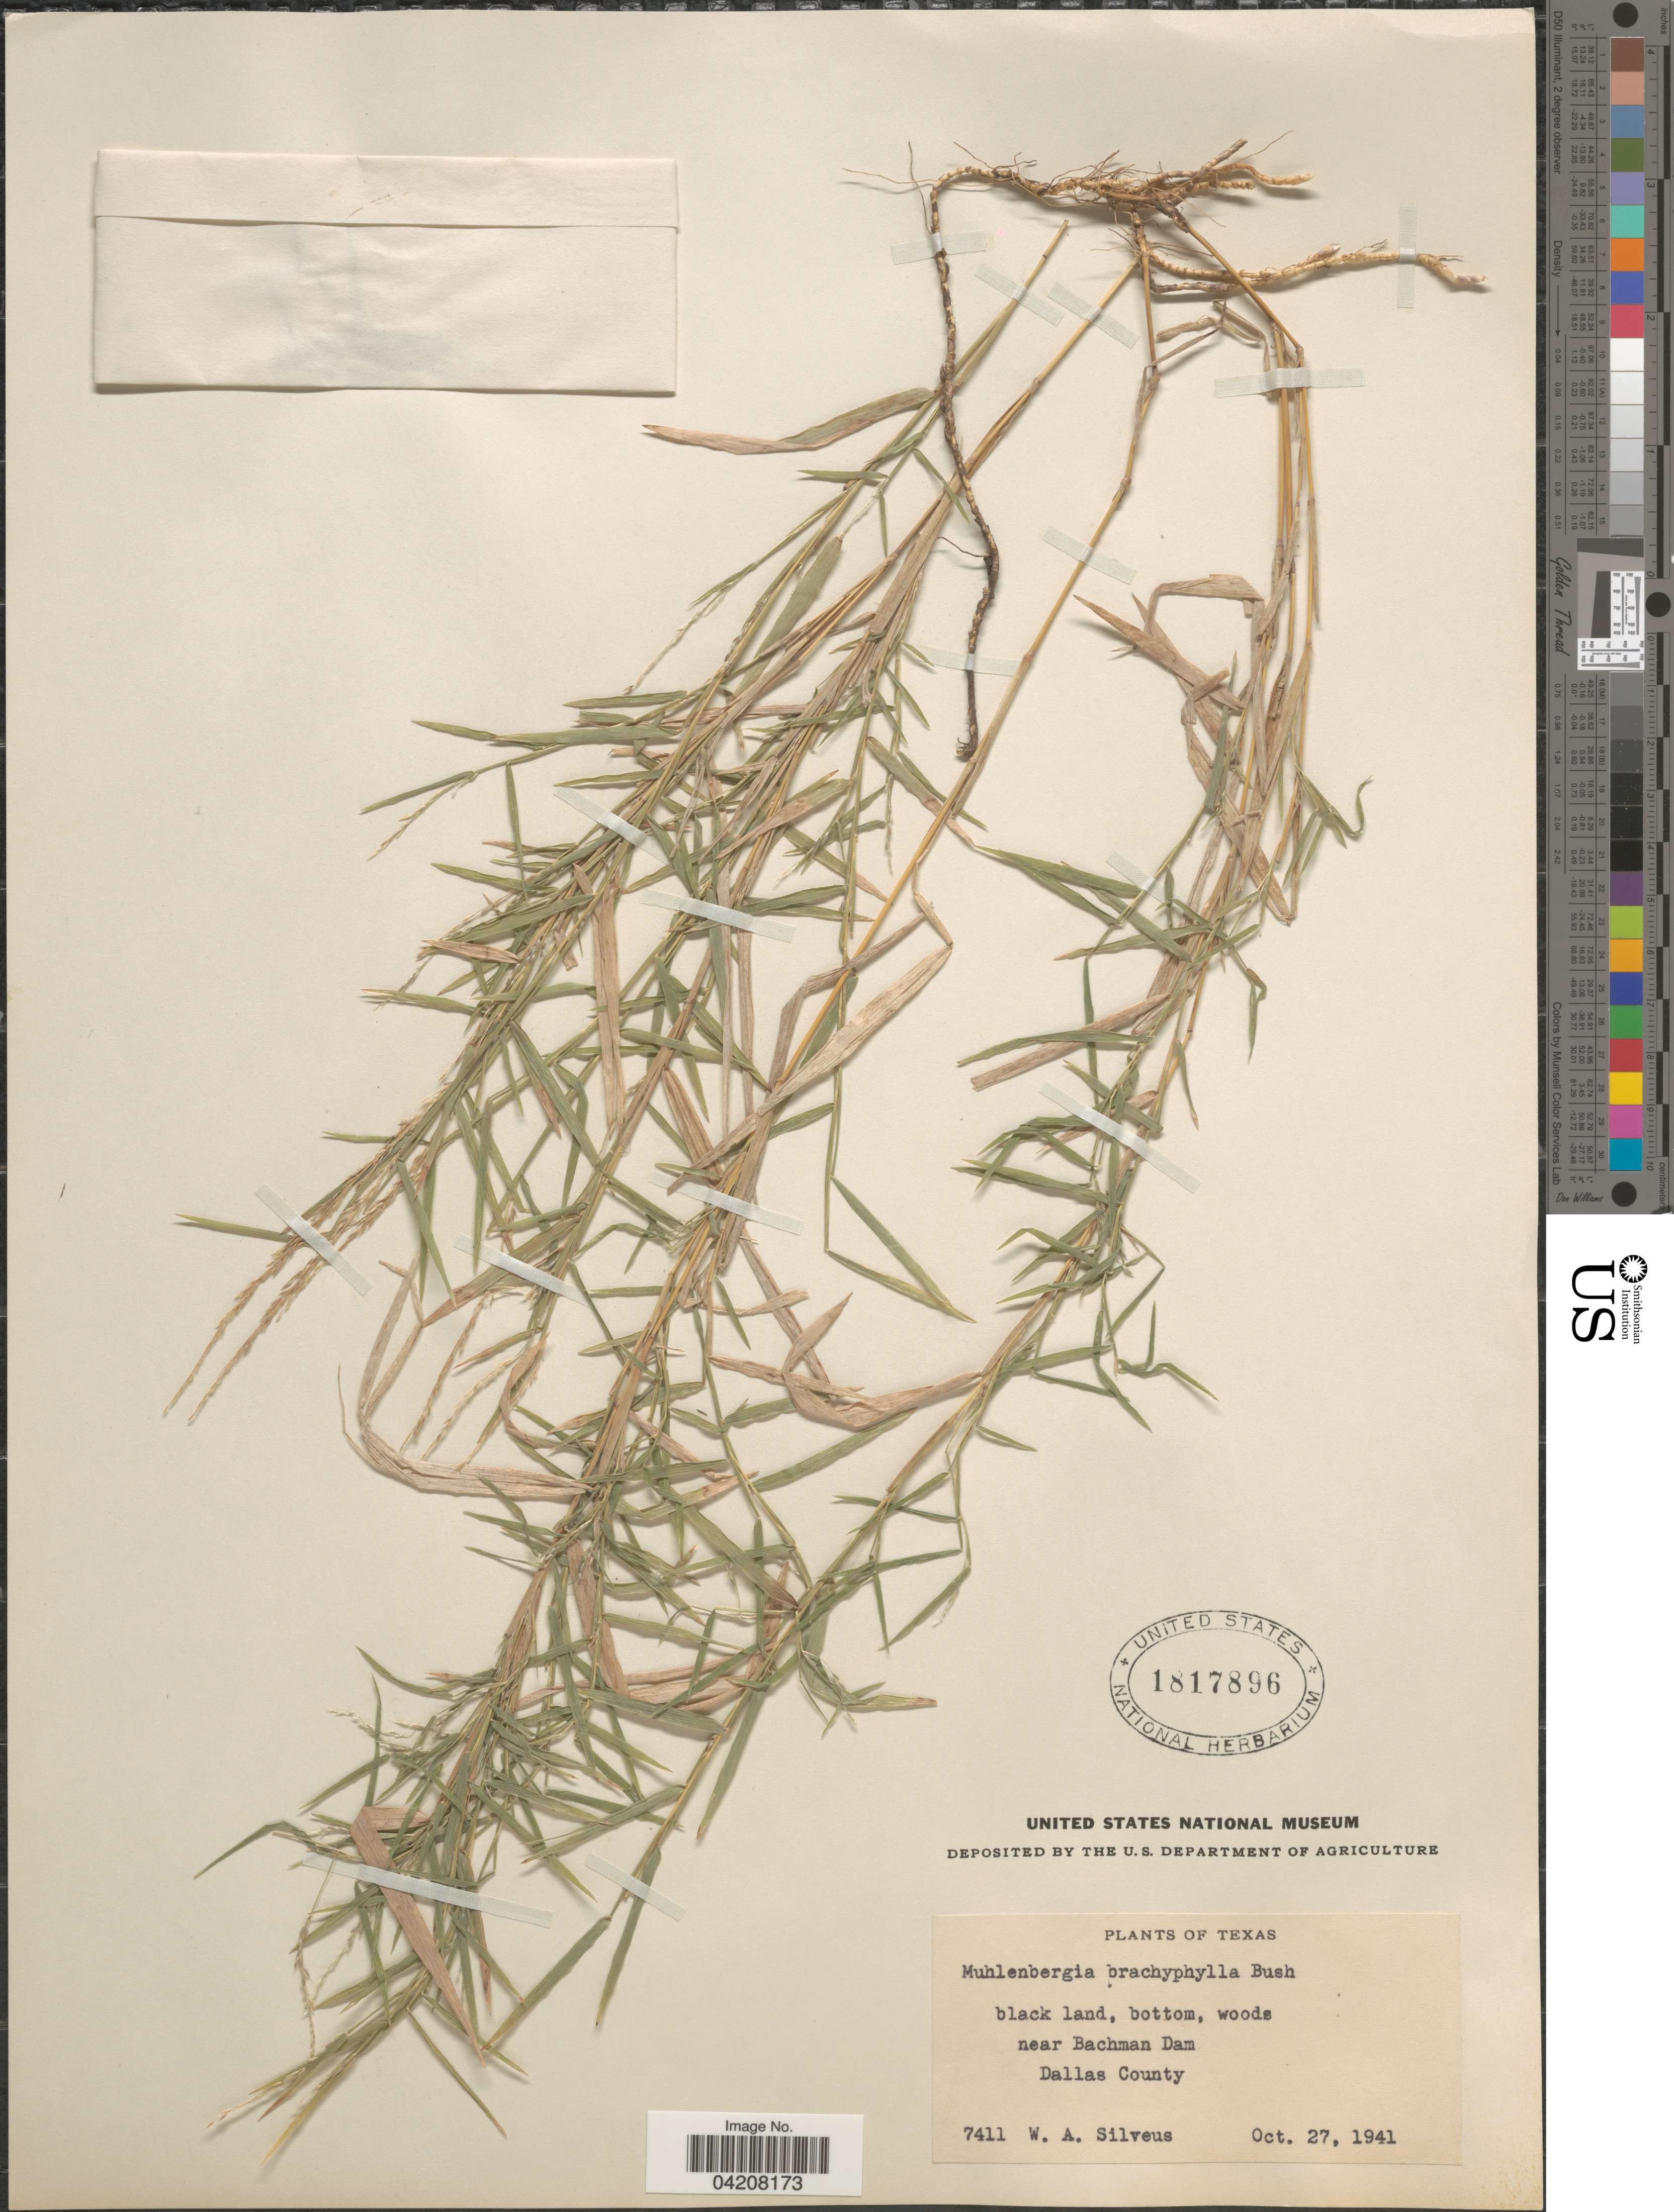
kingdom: Plantae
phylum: Tracheophyta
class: Liliopsida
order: Poales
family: Poaceae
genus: Muhlenbergia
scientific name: Muhlenbergia bushii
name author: R.W. Pohl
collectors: W. Silveus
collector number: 7411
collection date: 1941-10-27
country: United States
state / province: Texas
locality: Near Bachman Dam Dallas County.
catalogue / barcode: US 1817896